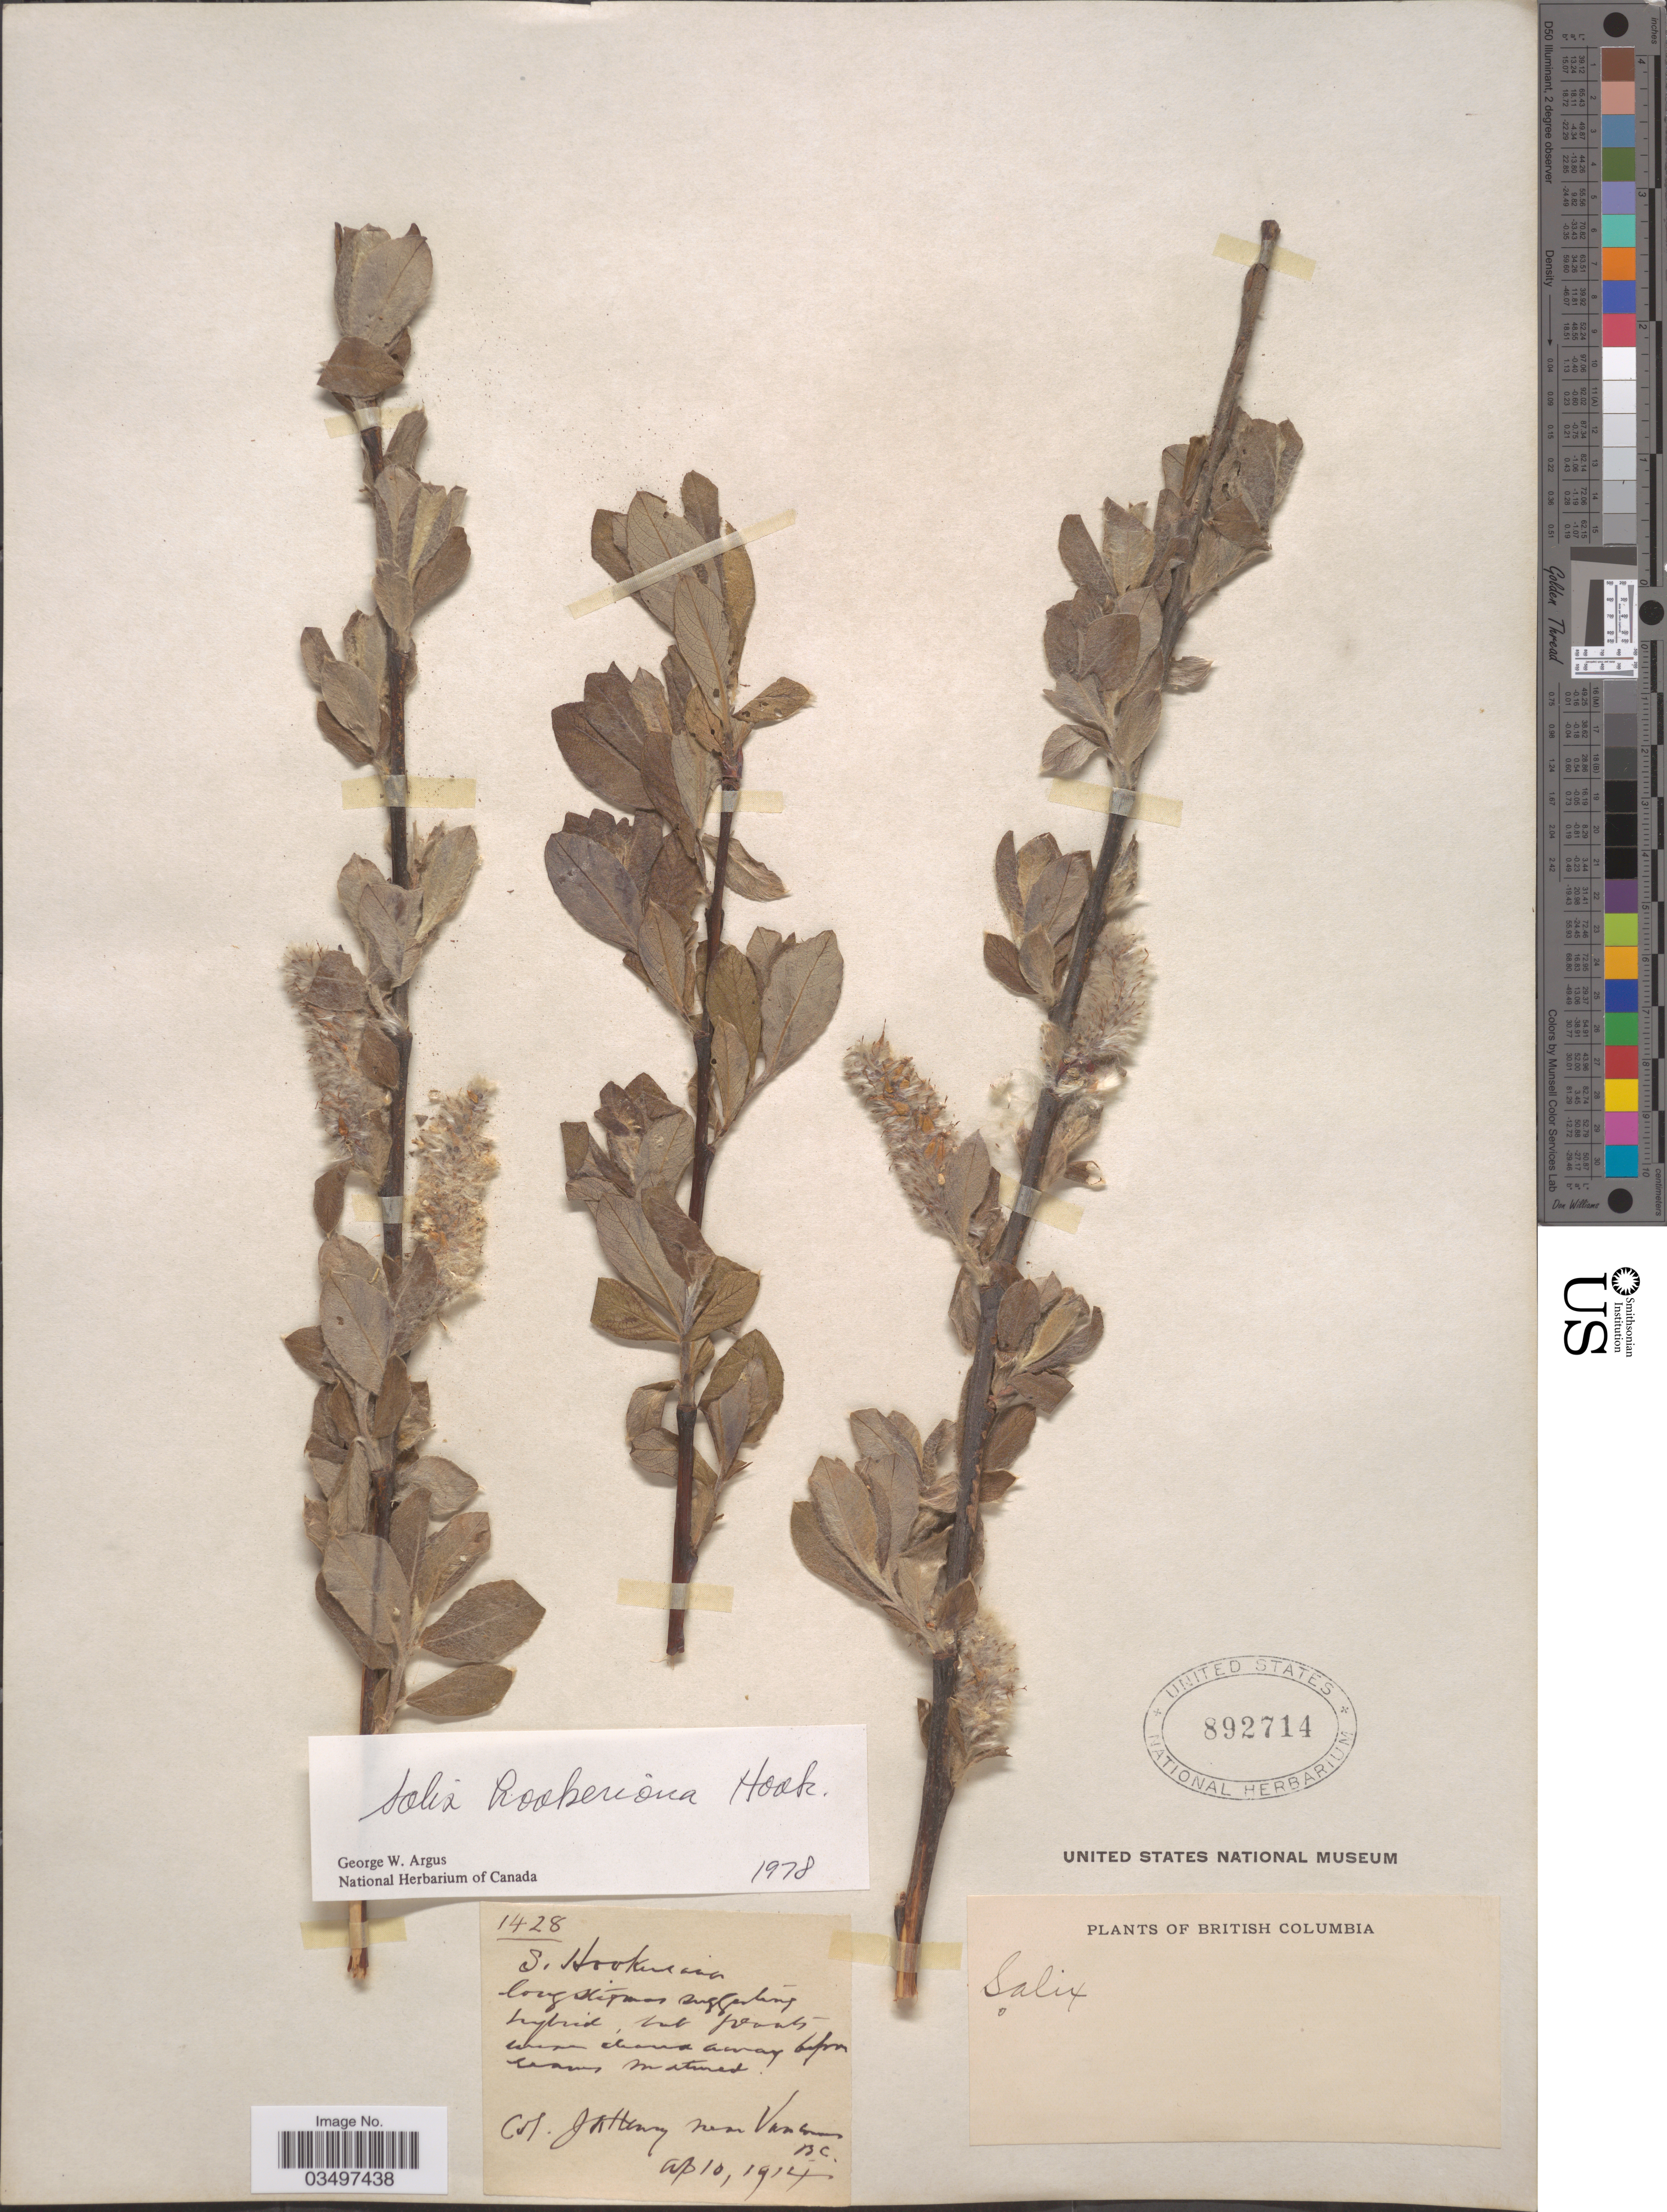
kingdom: Plantae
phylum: Tracheophyta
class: Magnoliopsida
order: Malpighiales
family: Salicaceae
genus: Salix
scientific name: Salix hookeriana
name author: Barratt ex Hook.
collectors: J. K. Henry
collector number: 1428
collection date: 1914-04-10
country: Canada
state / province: British Columbia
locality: Near Vancouver.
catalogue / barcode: US 892714